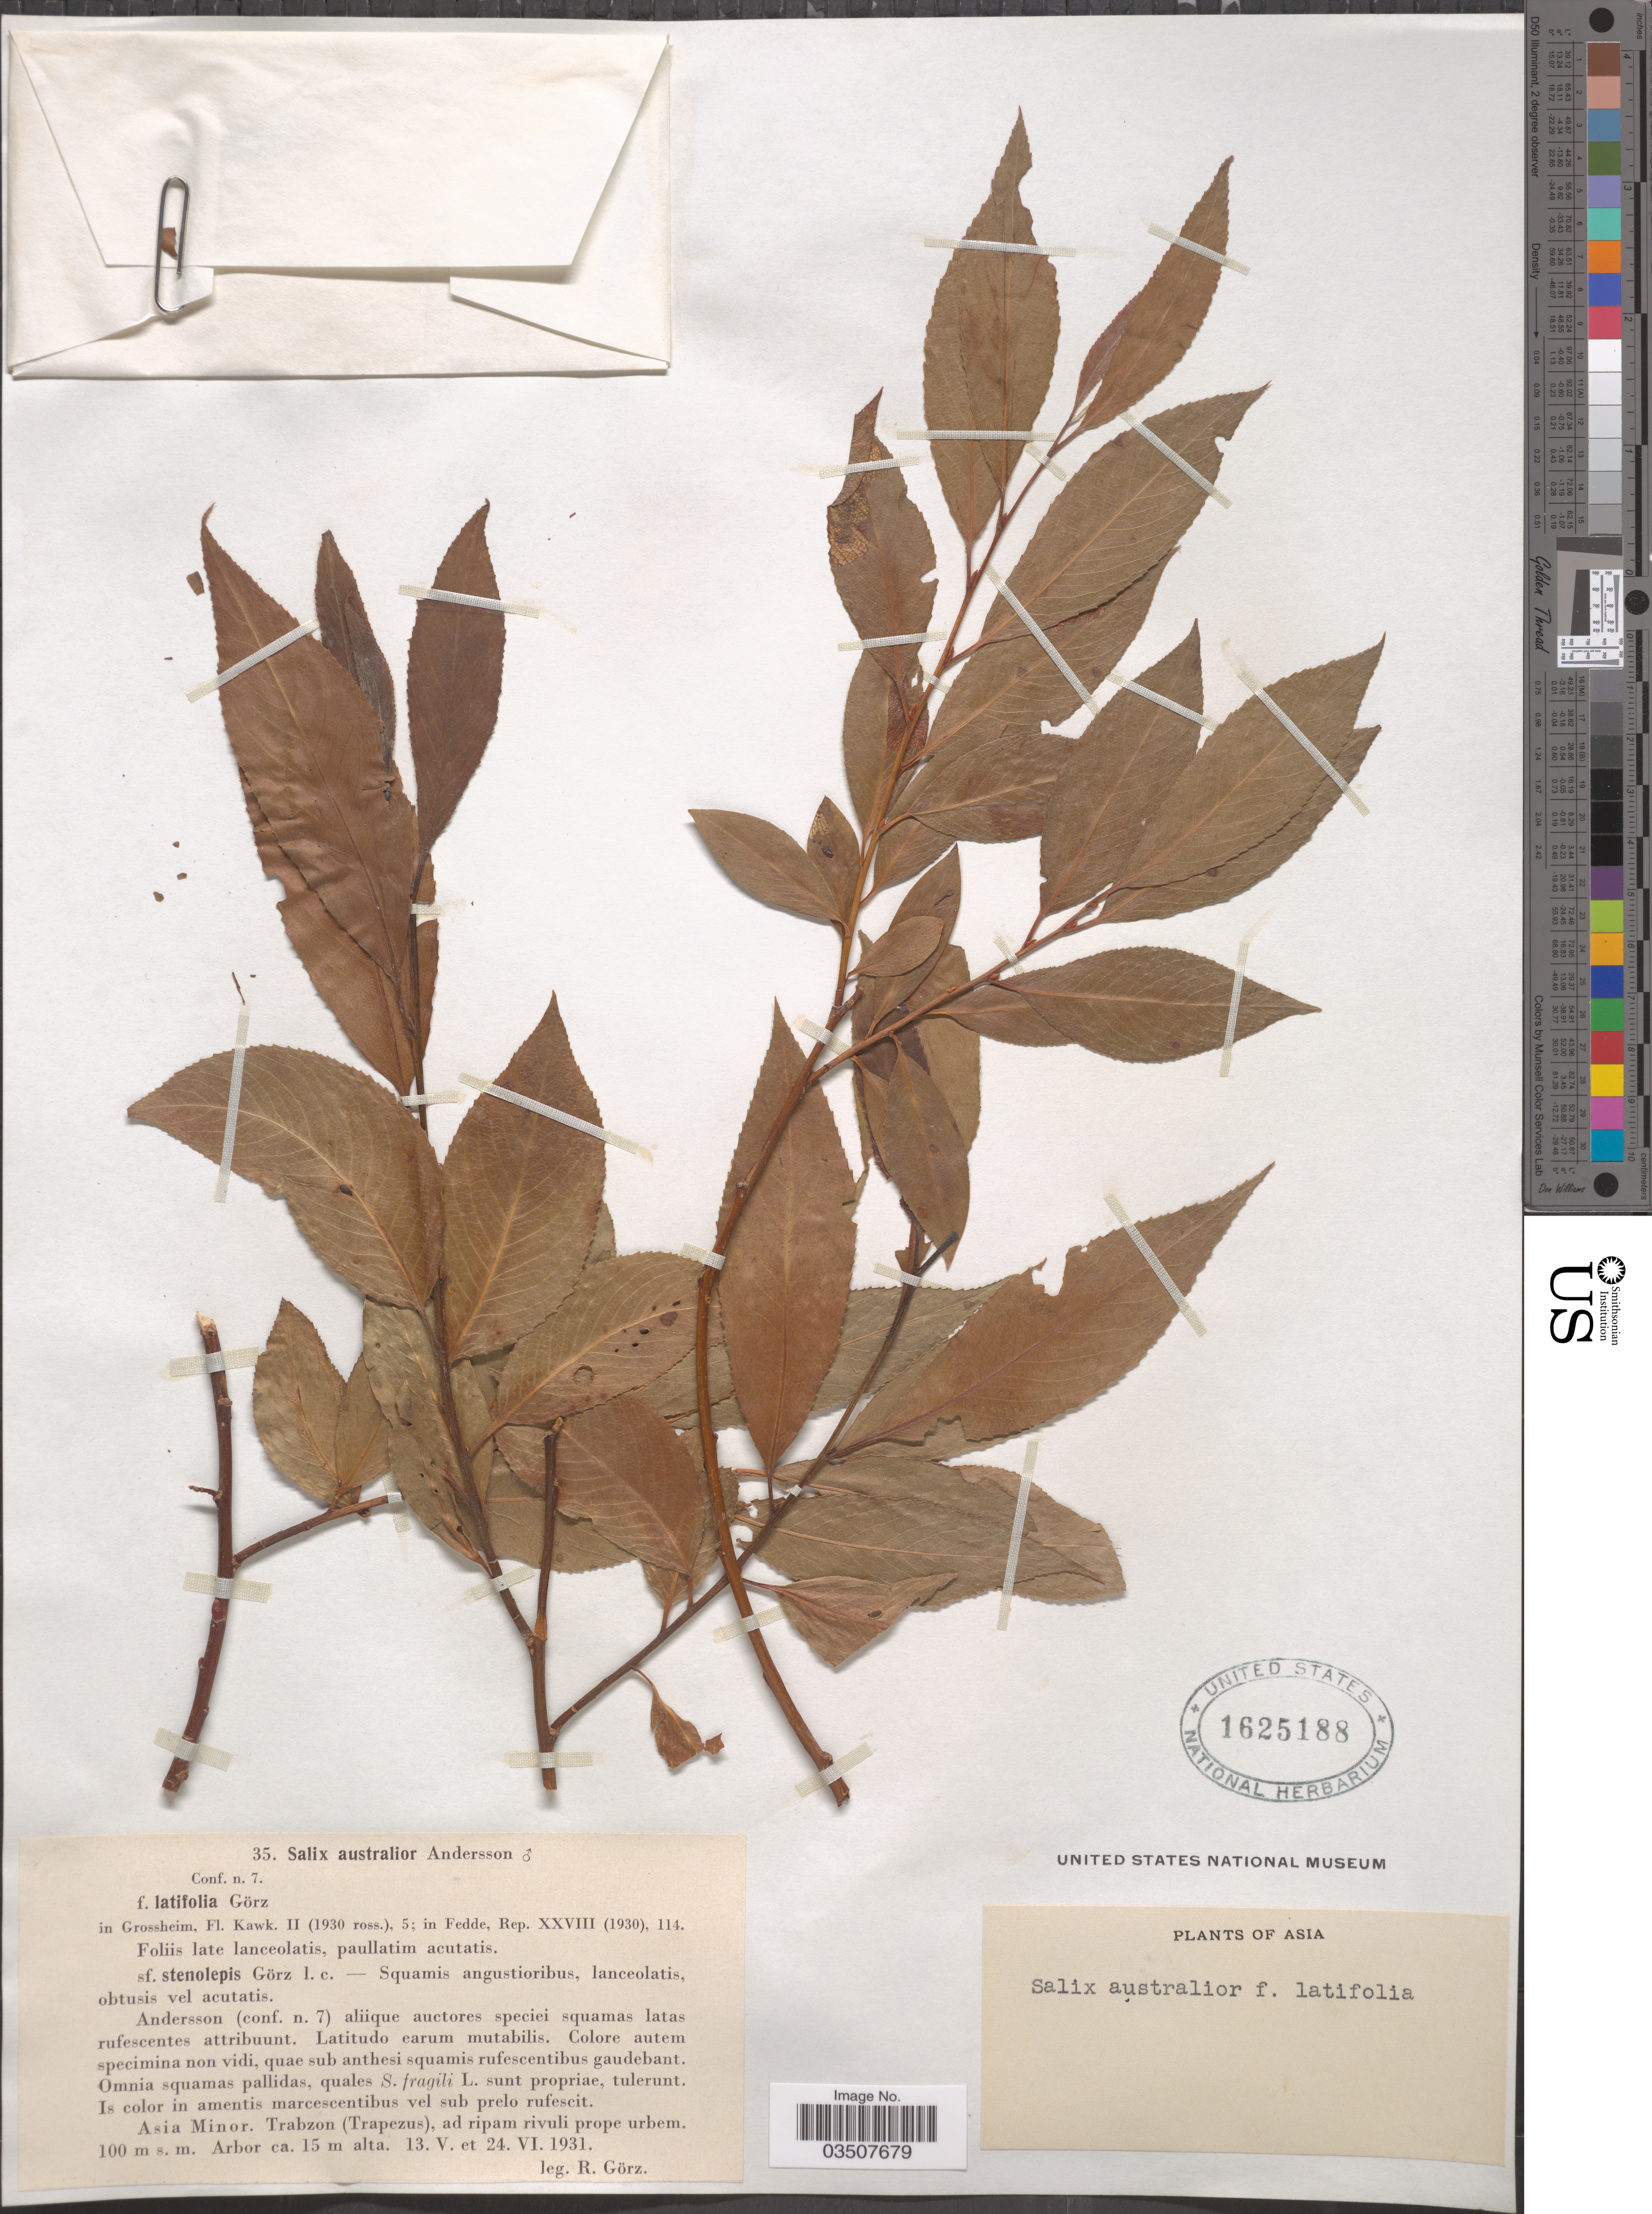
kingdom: Plantae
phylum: Tracheophyta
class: Magnoliopsida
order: Malpighiales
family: Salicaceae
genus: Salix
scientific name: Salix australior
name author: Andersson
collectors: R. Görz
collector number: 35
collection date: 1931-05-13/1931-06-24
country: Turkey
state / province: Trabzon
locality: Asia Minor. Trabzon (Trapezus), ad ripam rivuli prope urbem.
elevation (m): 100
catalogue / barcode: US 1625188